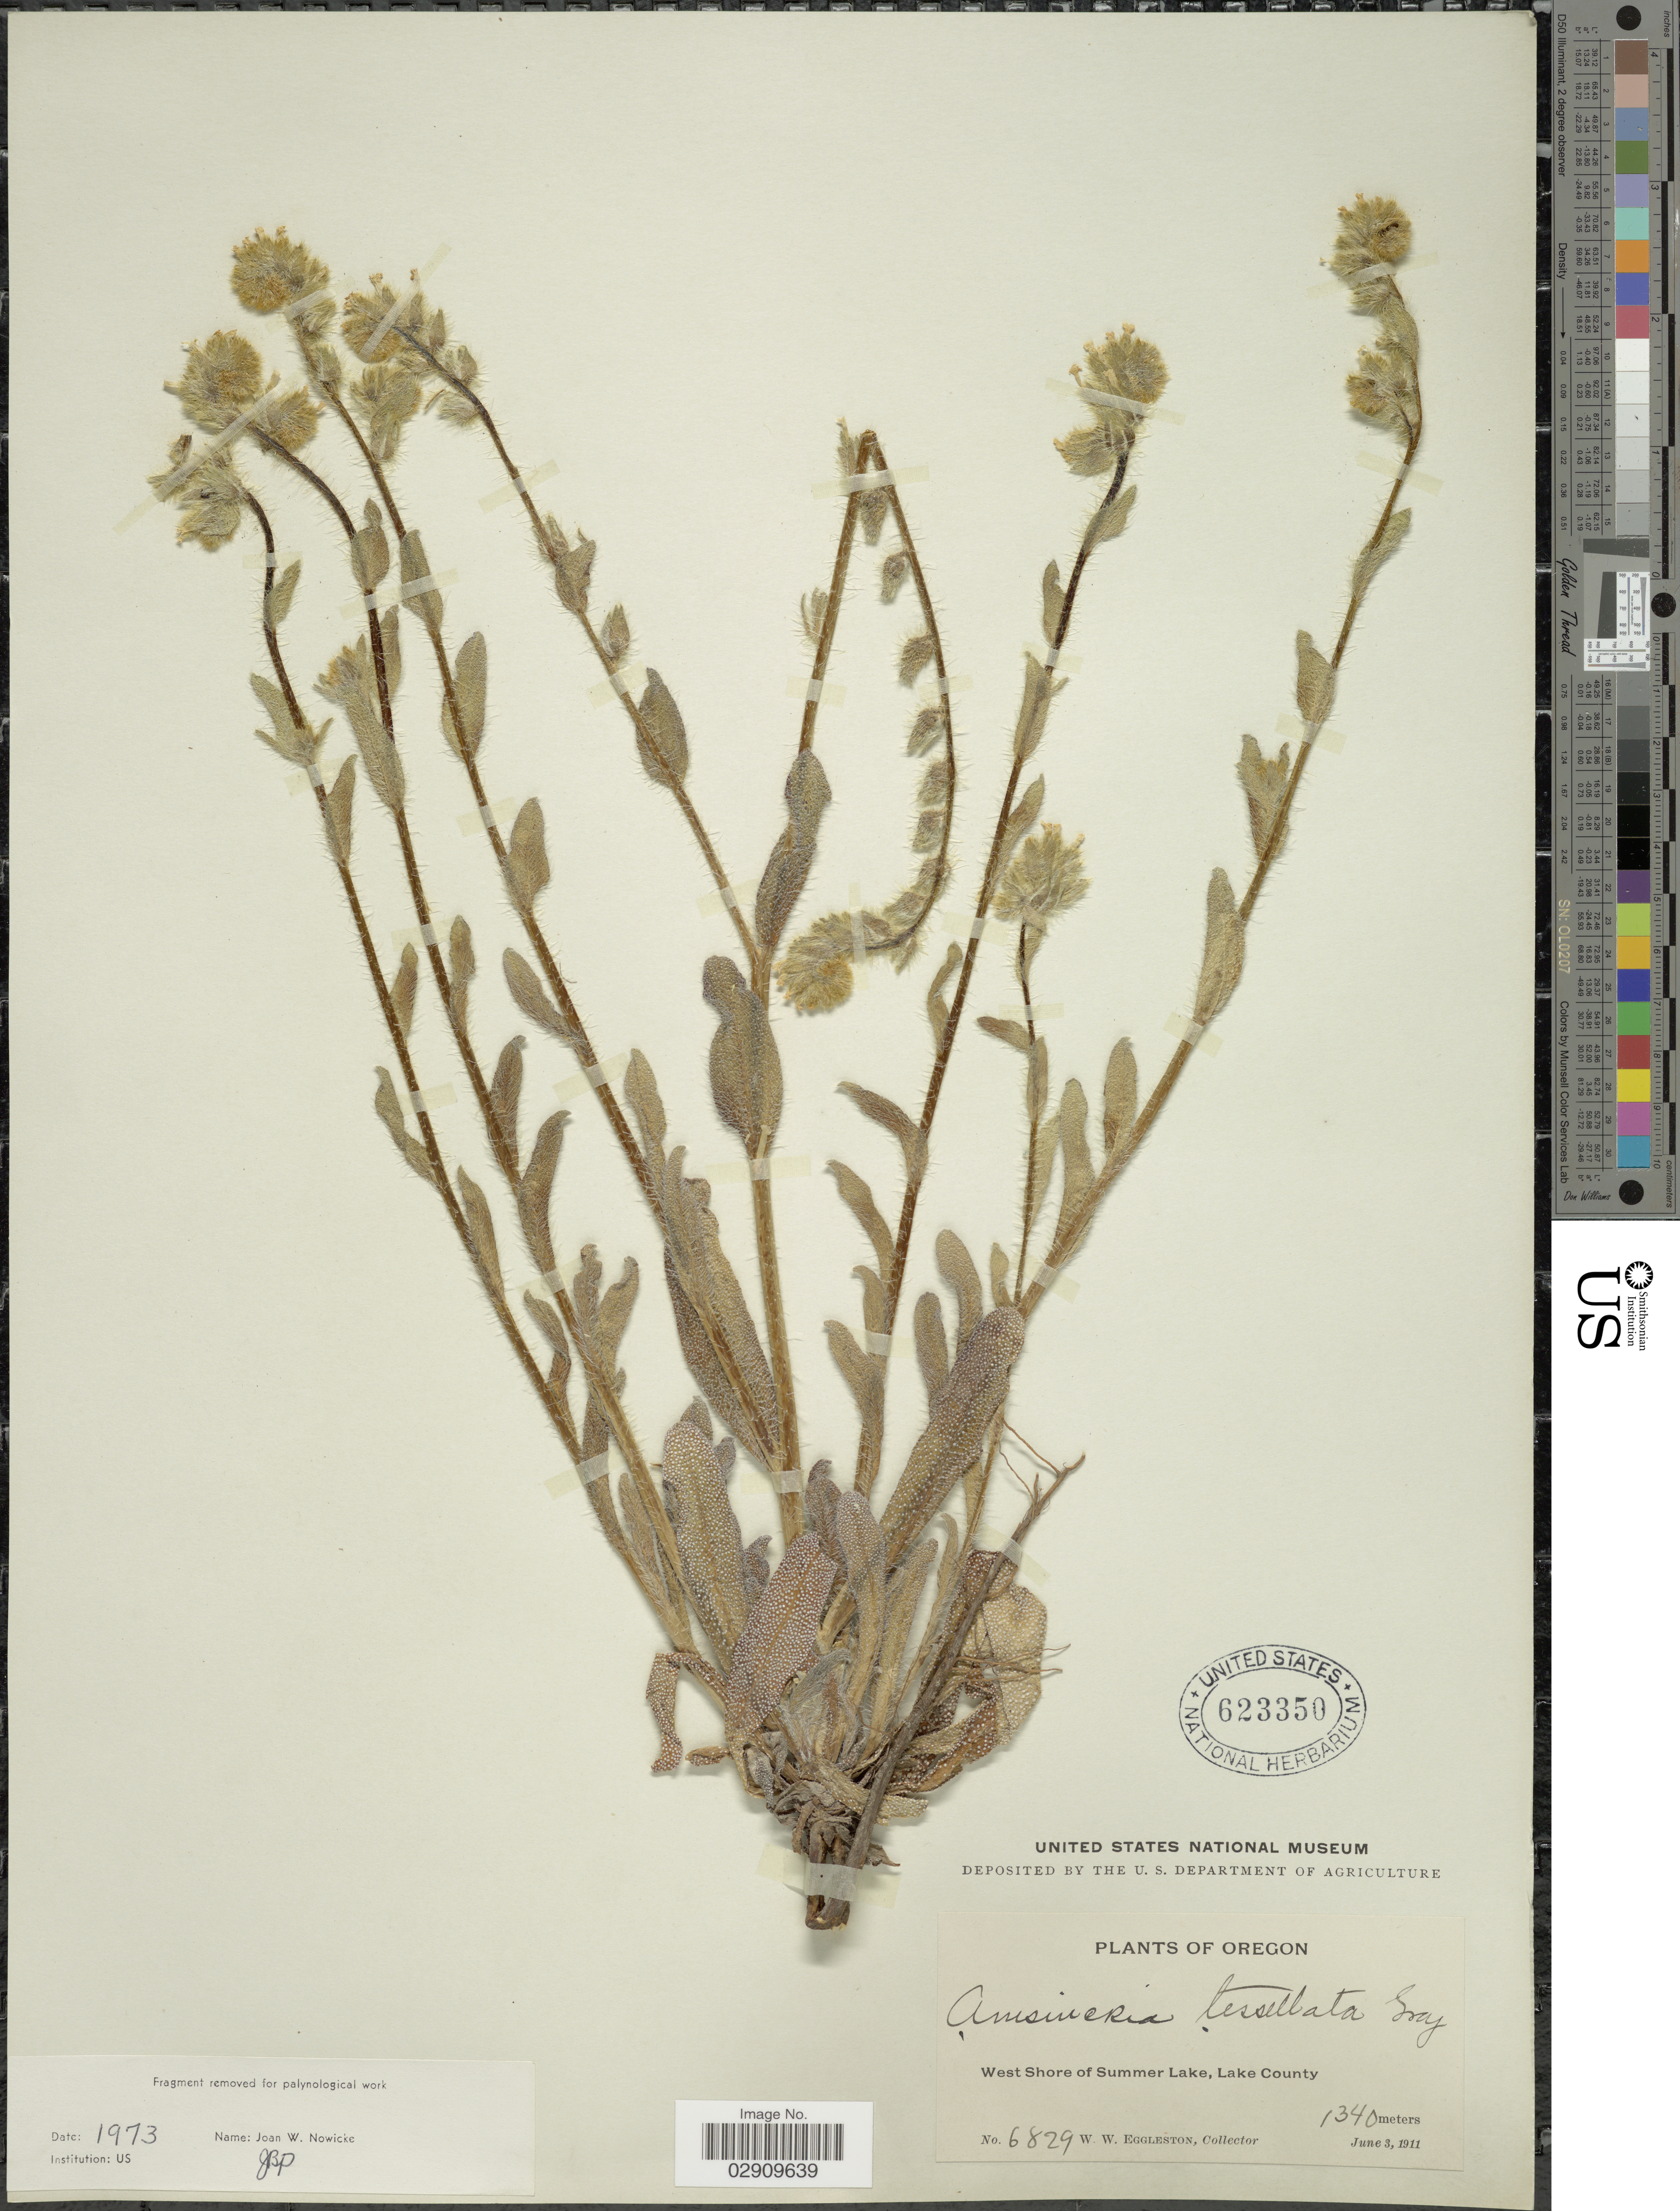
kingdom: Plantae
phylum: Tracheophyta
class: Magnoliopsida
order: Boraginales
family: Boraginaceae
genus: Amsinckia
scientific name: Amsinckia tessellata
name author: A. Gray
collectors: W. W. Eggleston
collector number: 6829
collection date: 1911-06-03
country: United States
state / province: Oregon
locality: West Shore of Summer Lake, Lake County.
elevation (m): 1340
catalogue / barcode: US 623350